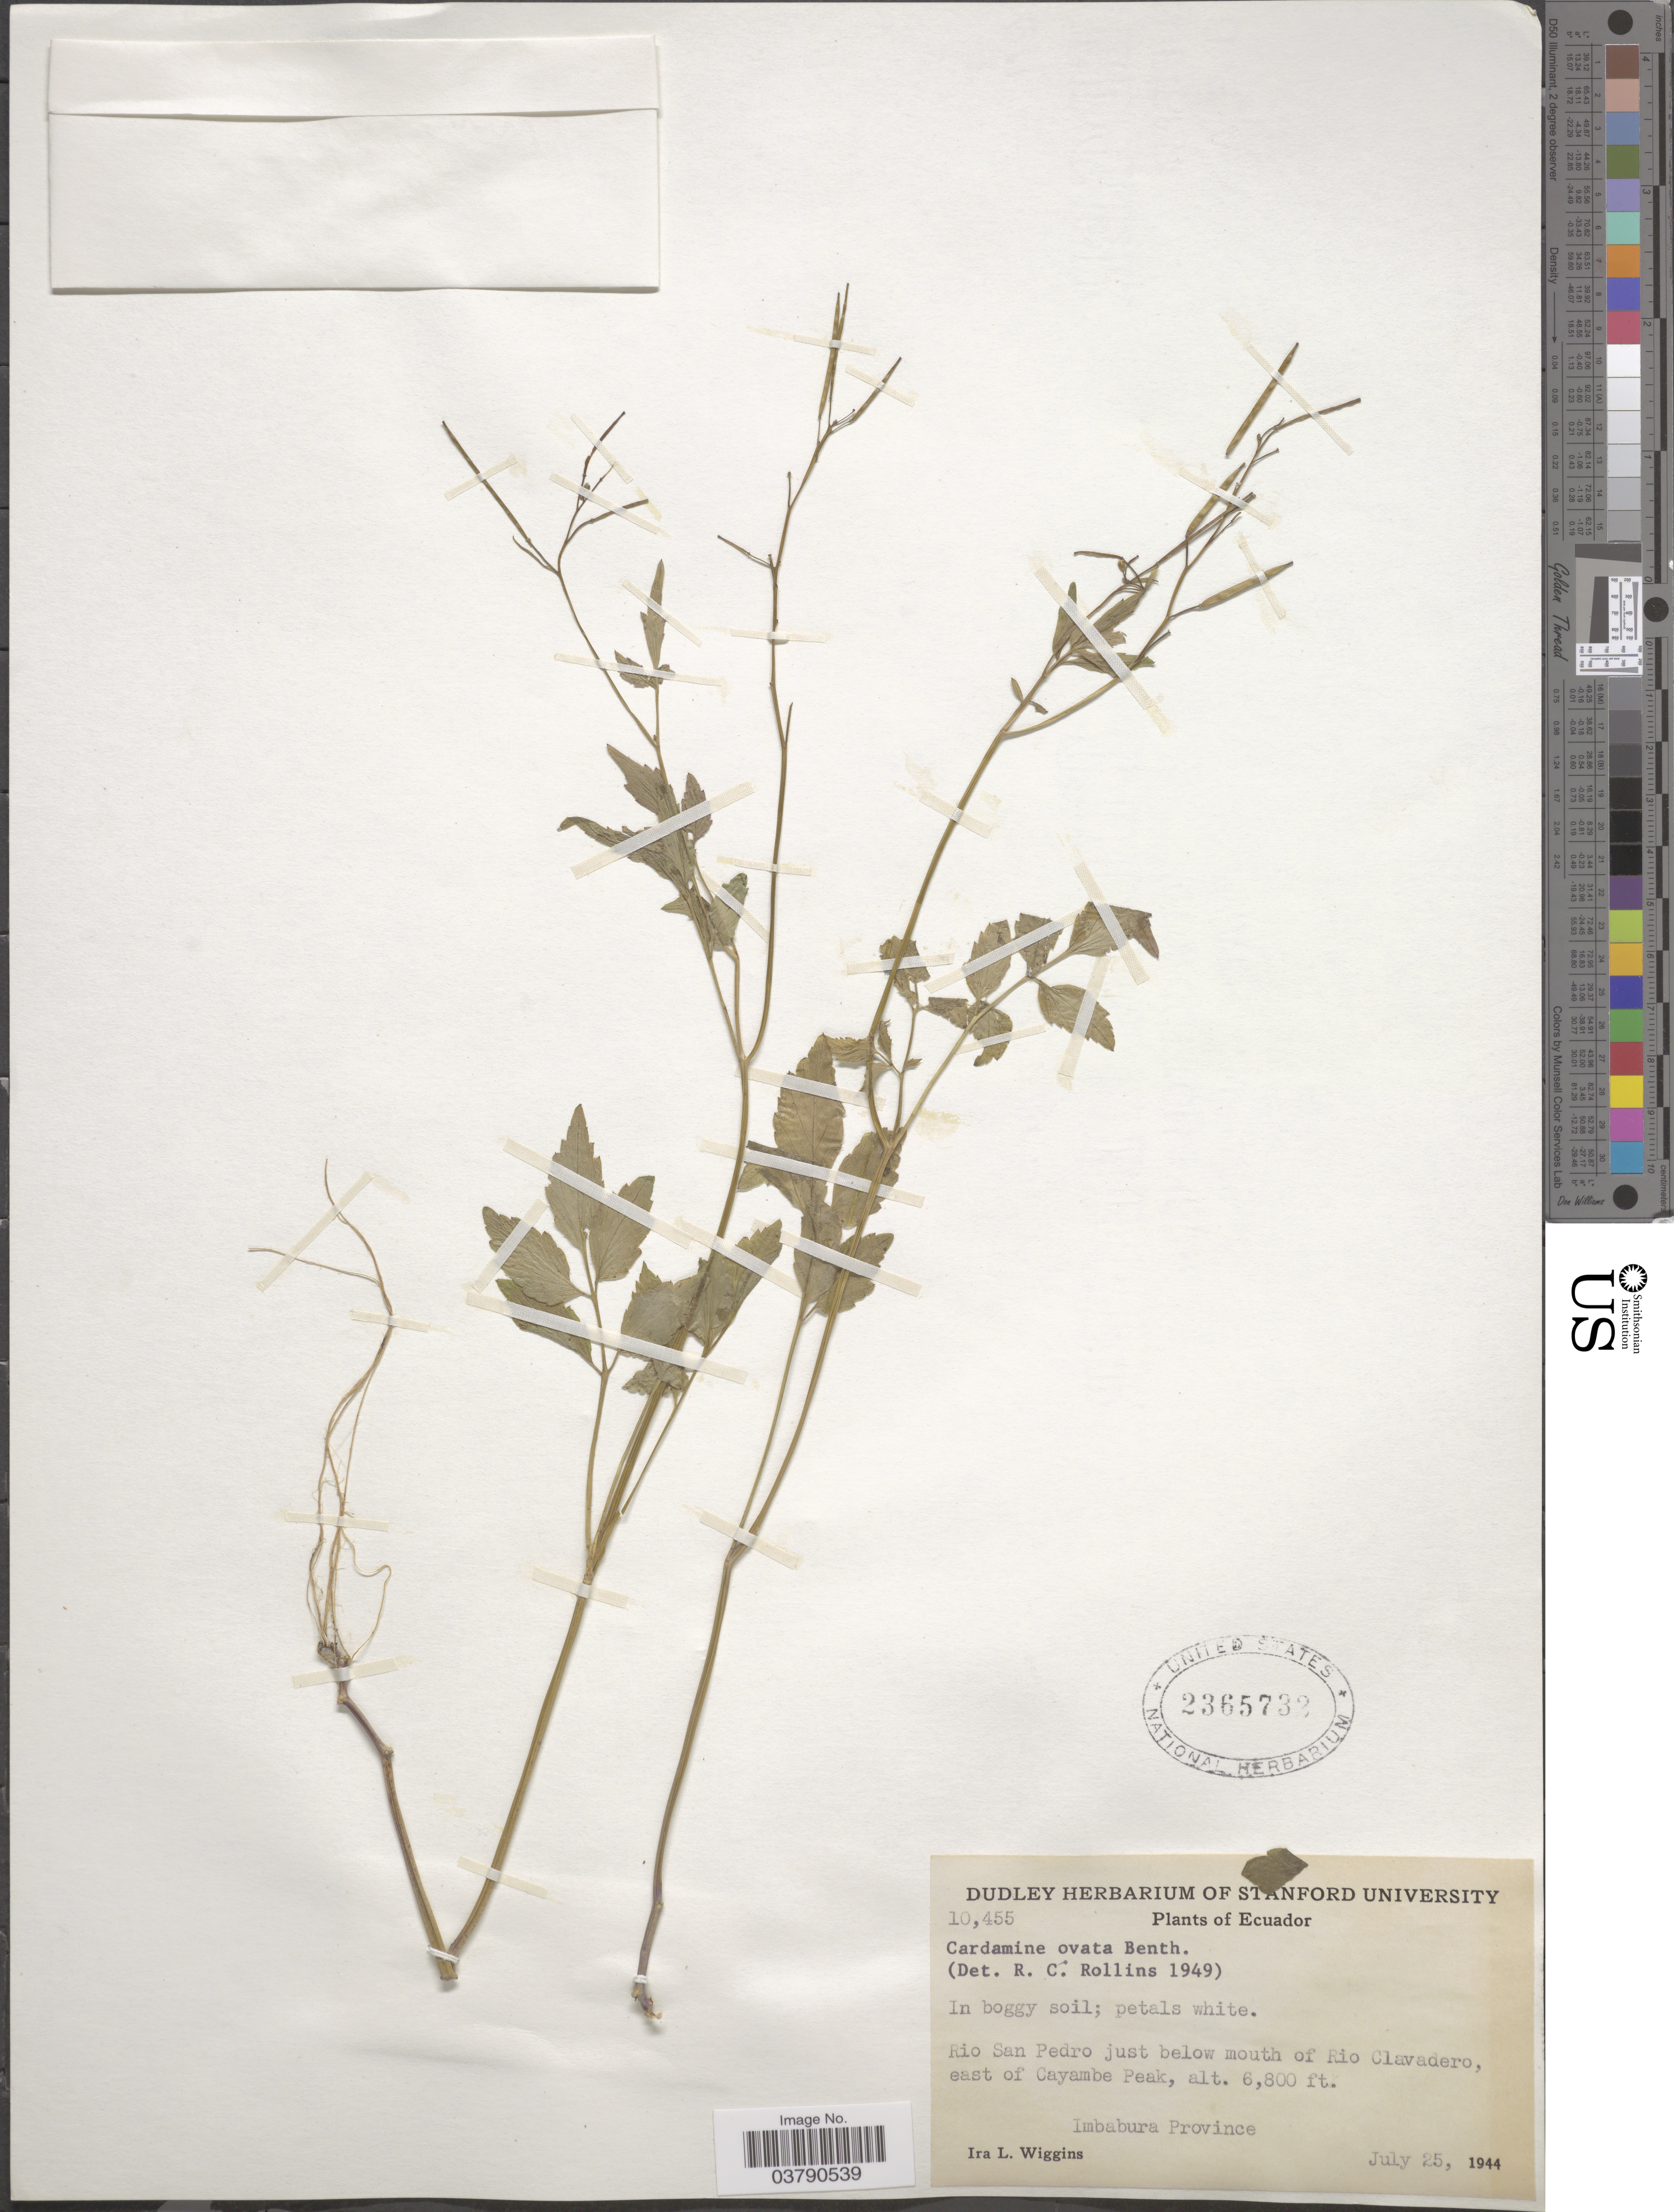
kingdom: Plantae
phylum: Tracheophyta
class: Magnoliopsida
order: Brassicales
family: Brassicaceae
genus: Cardamine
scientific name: Cardamine ovata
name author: Benth.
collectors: I. L. Wiggins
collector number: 10455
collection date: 1944-07-25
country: Ecuador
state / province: Imbabura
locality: Rio San Pedro just below mouth of Rio Clavadero, east of Cayambe Peak.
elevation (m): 2073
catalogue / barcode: US 2365732